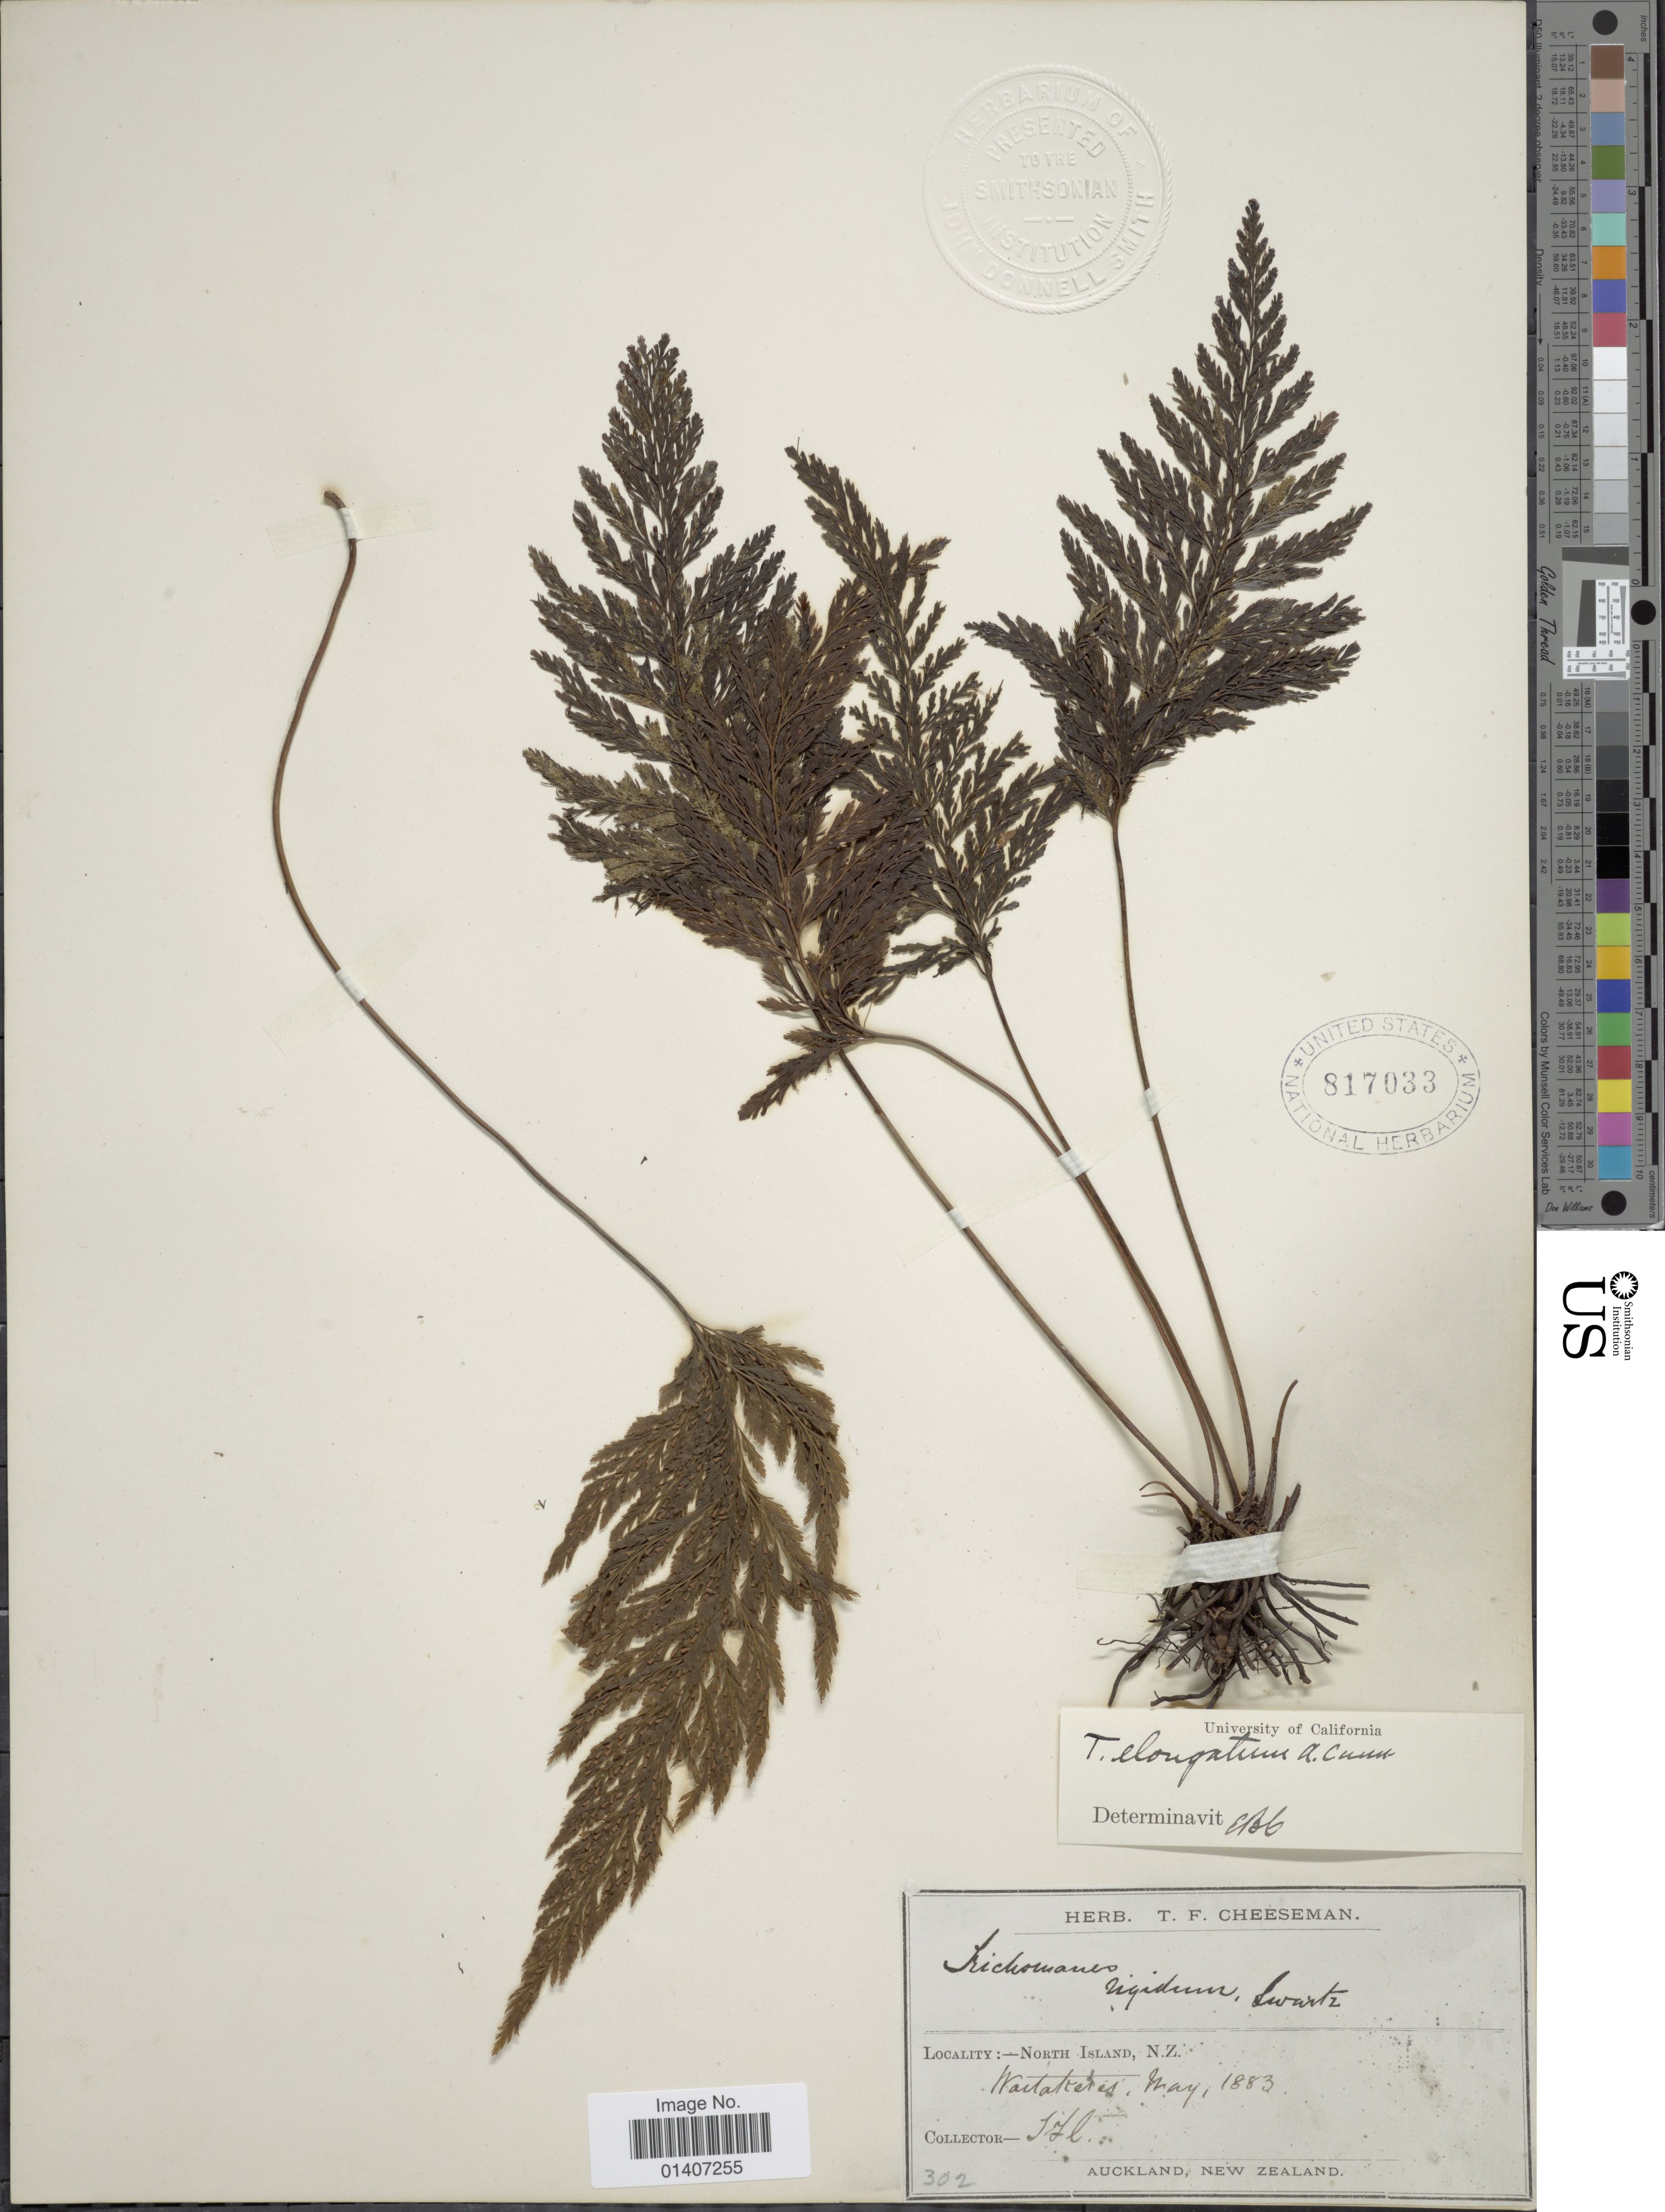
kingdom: Plantae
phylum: Tracheophyta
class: Polypodiopsida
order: Hymenophyllales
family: Hymenophyllaceae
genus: Abrodictyum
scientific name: Abrodictyum elongatum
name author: (A. Cunn.) Ebihara & K. Iwats.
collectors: T. F. Cheeseman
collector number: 302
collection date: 1883-05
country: New Zealand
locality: North Island, N.Z., Wartakerei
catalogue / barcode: US 817033